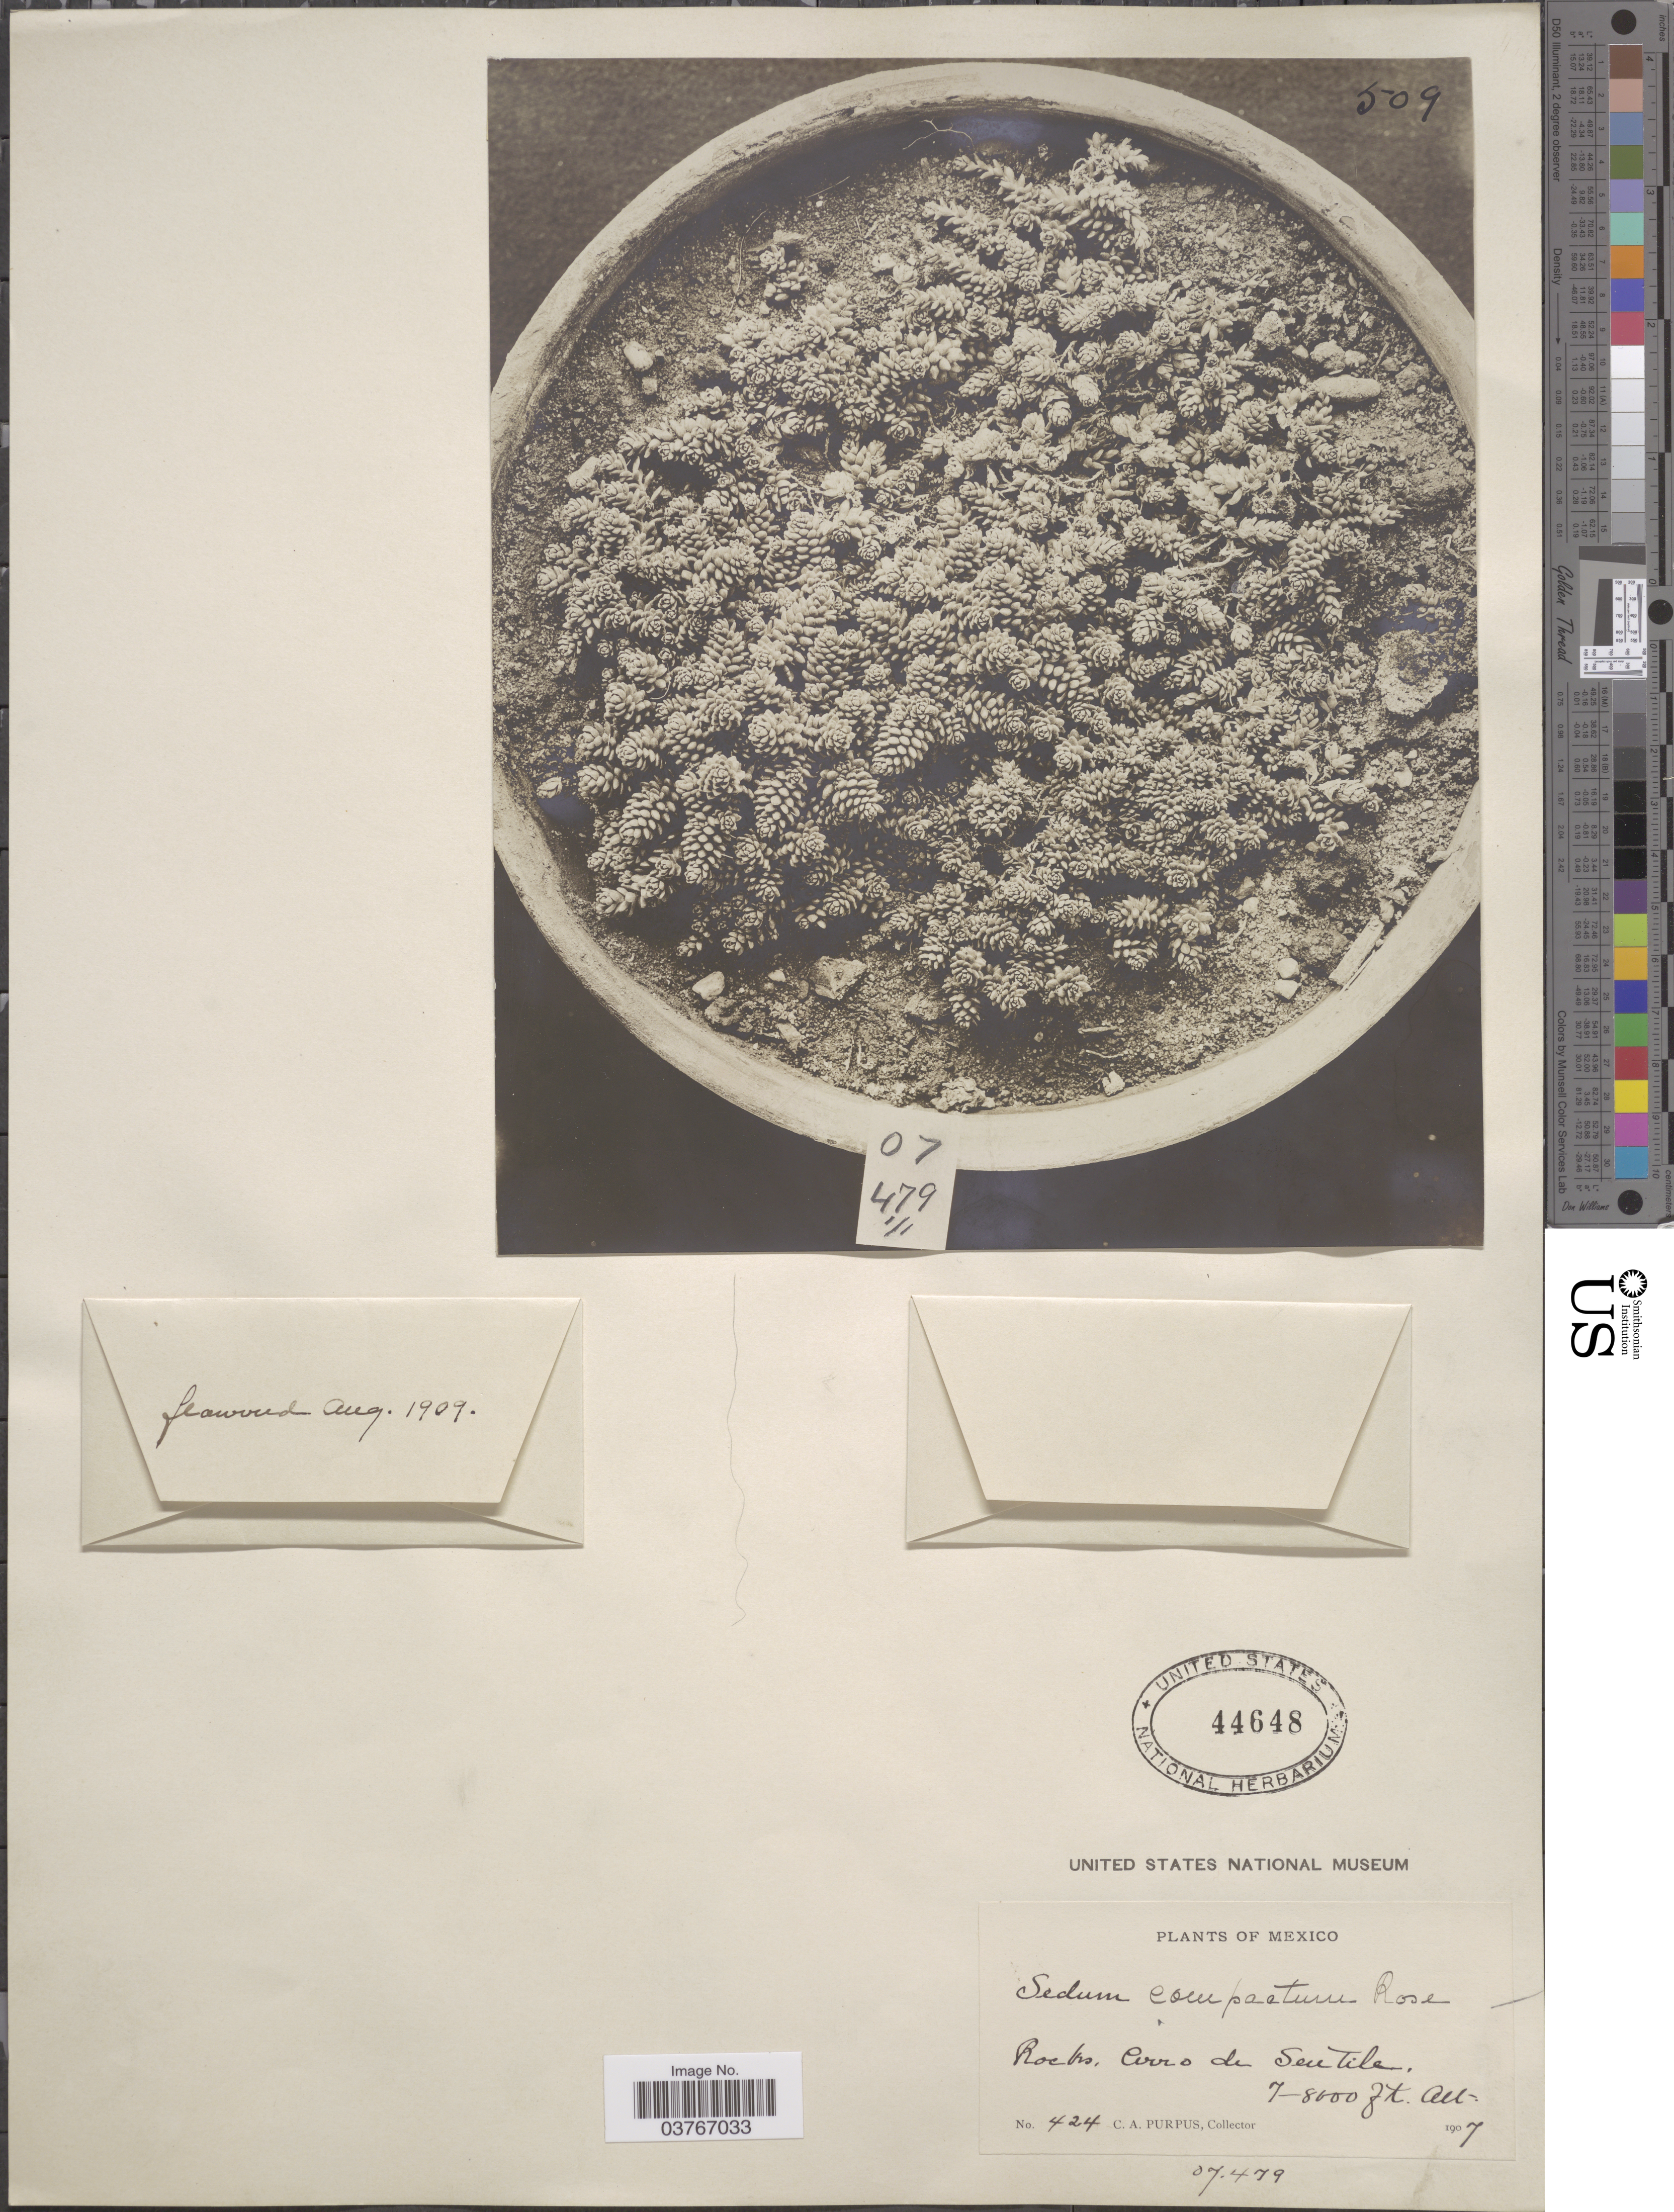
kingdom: Plantae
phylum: Tracheophyta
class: Magnoliopsida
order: Saxifragales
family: Crassulaceae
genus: Sedum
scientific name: Sedum compactum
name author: Rose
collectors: C. A. Purpus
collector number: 424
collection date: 1907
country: Mexico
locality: Rocks, Cerro de Sentile.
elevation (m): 2134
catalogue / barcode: US 44648